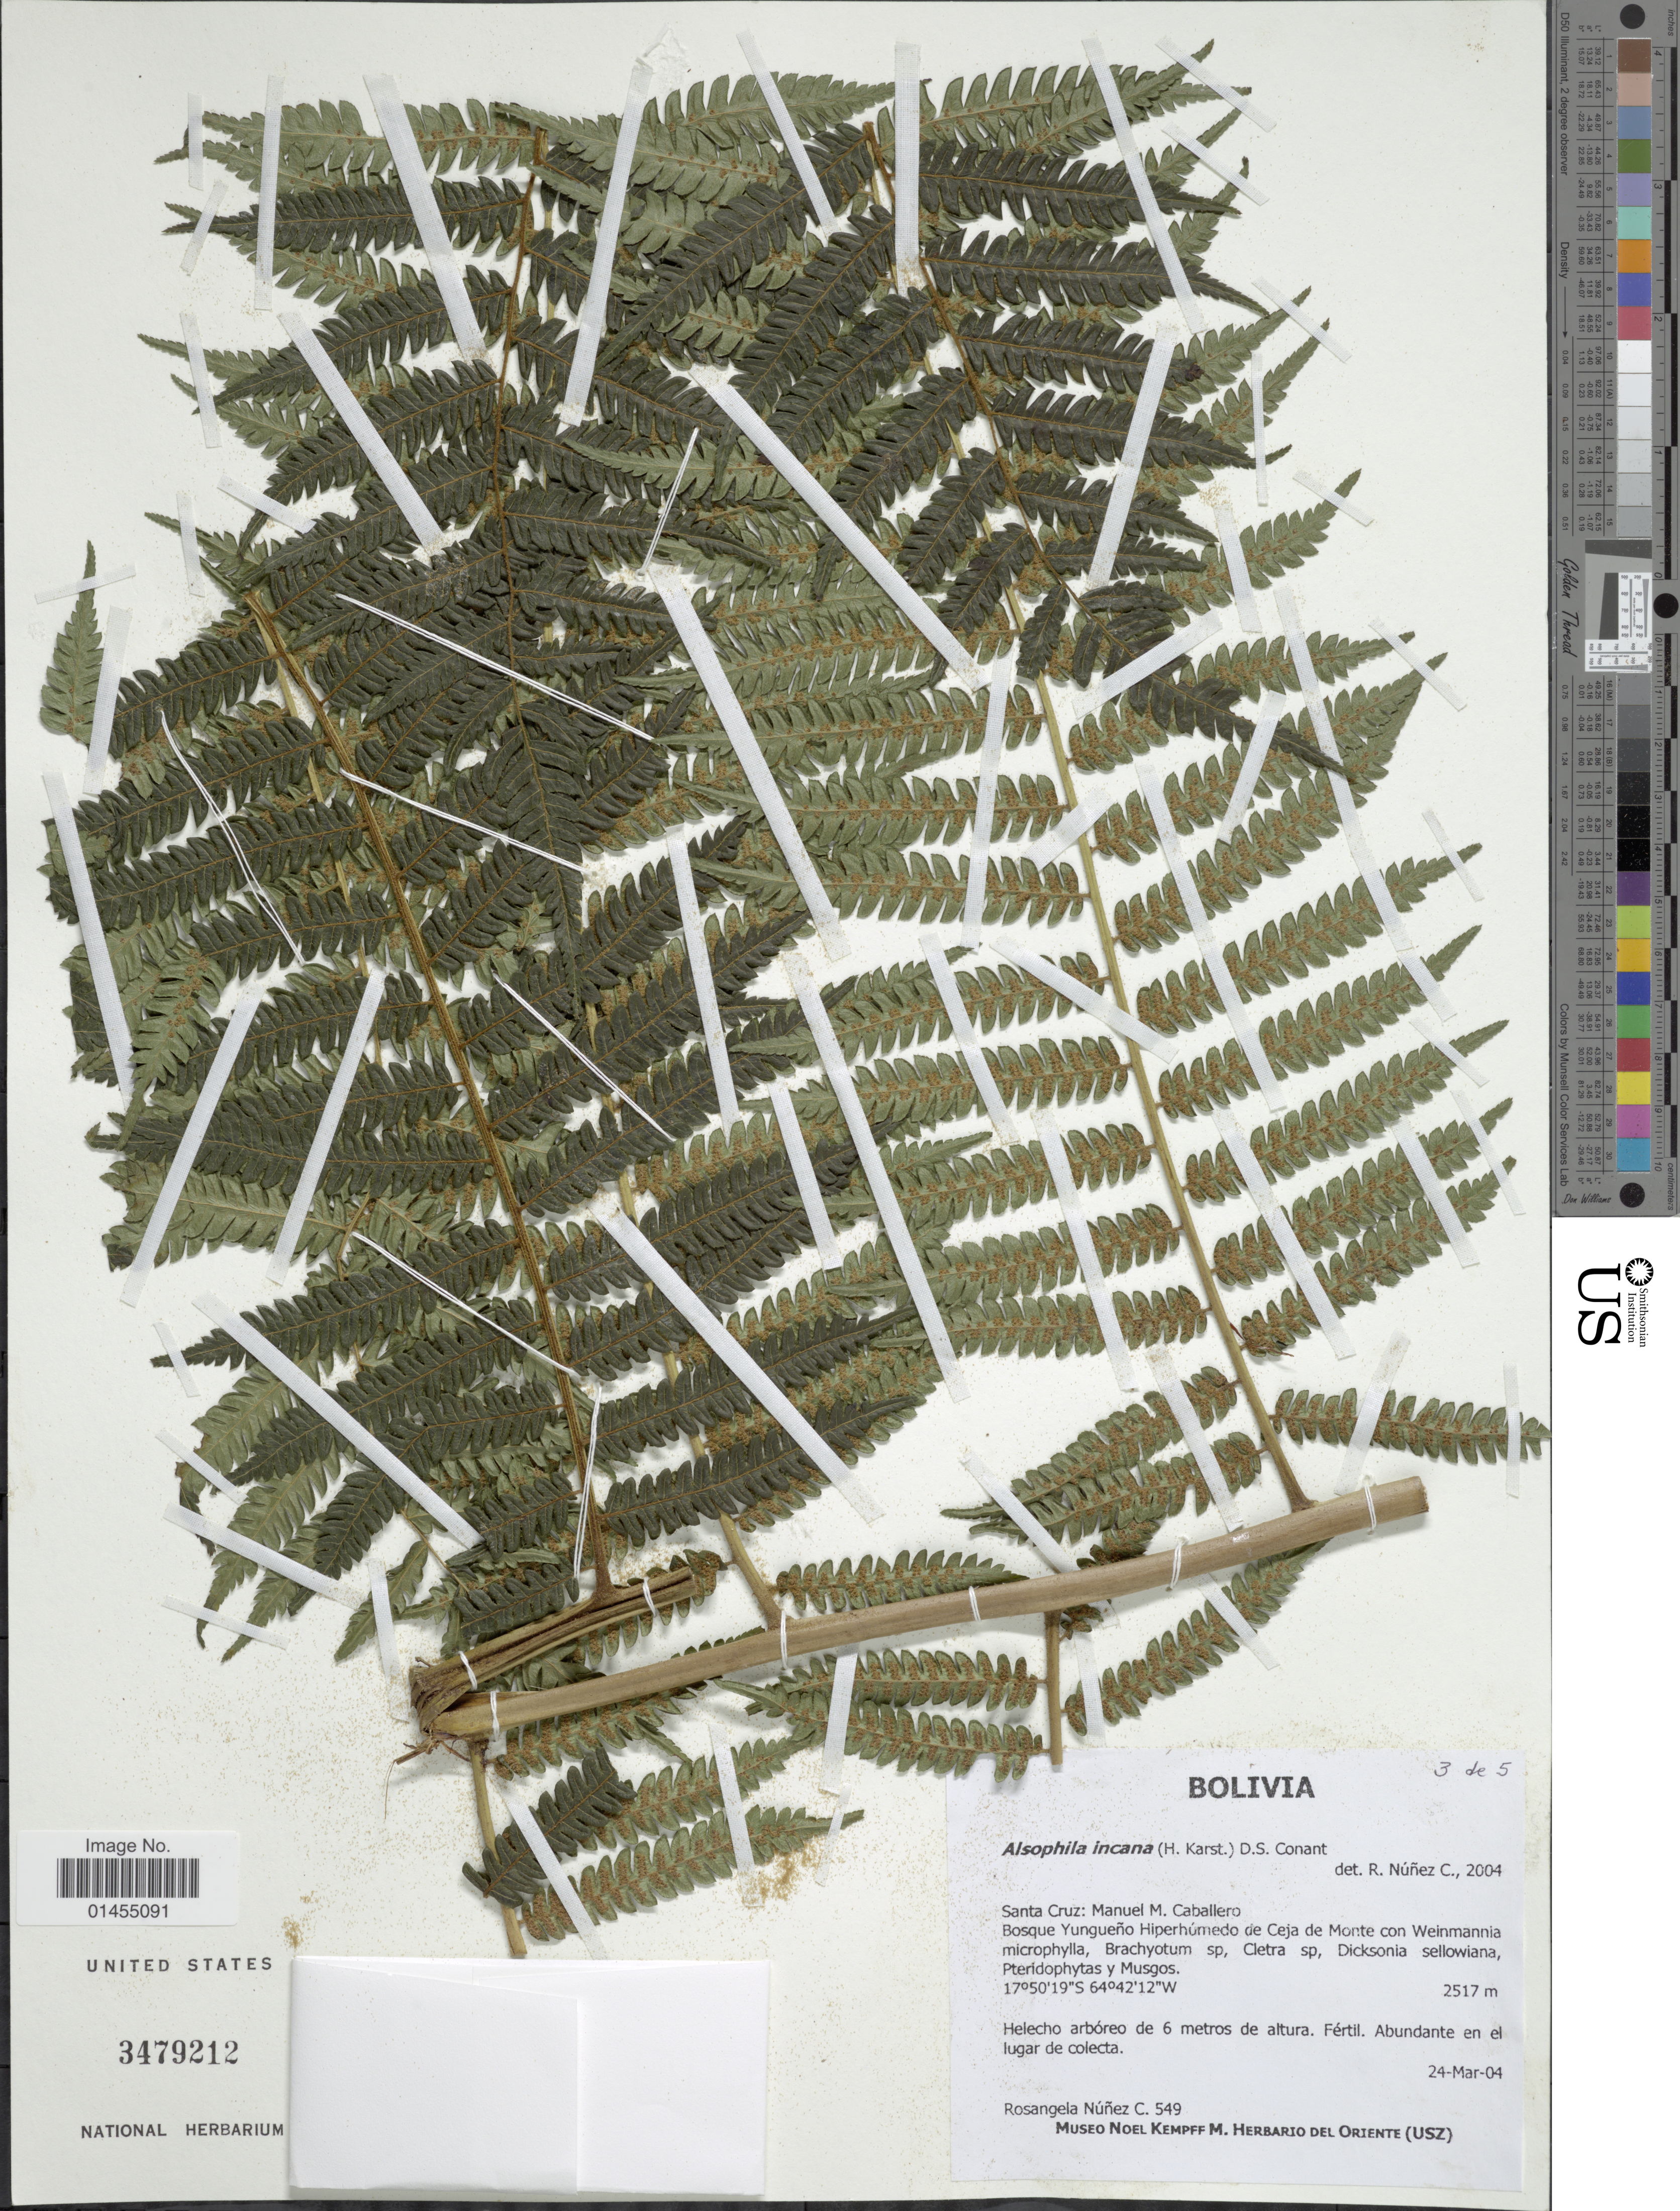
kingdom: Plantae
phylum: Tracheophyta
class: Polypodiopsida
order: Cyatheales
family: Cyatheaceae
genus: Alsophila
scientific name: Alsophila incana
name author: (H. Karst.) D.S. Conant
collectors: R. Núñez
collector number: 549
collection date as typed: Transcribed d/m/y: 24/3/4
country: Bolivia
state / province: Santa Cruz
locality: Manuel M. Caballero. Bosque Yungueño Hiperhúmedo de Ceja de Monte con Weinmannia microphylla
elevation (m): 2517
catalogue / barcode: US 3479212